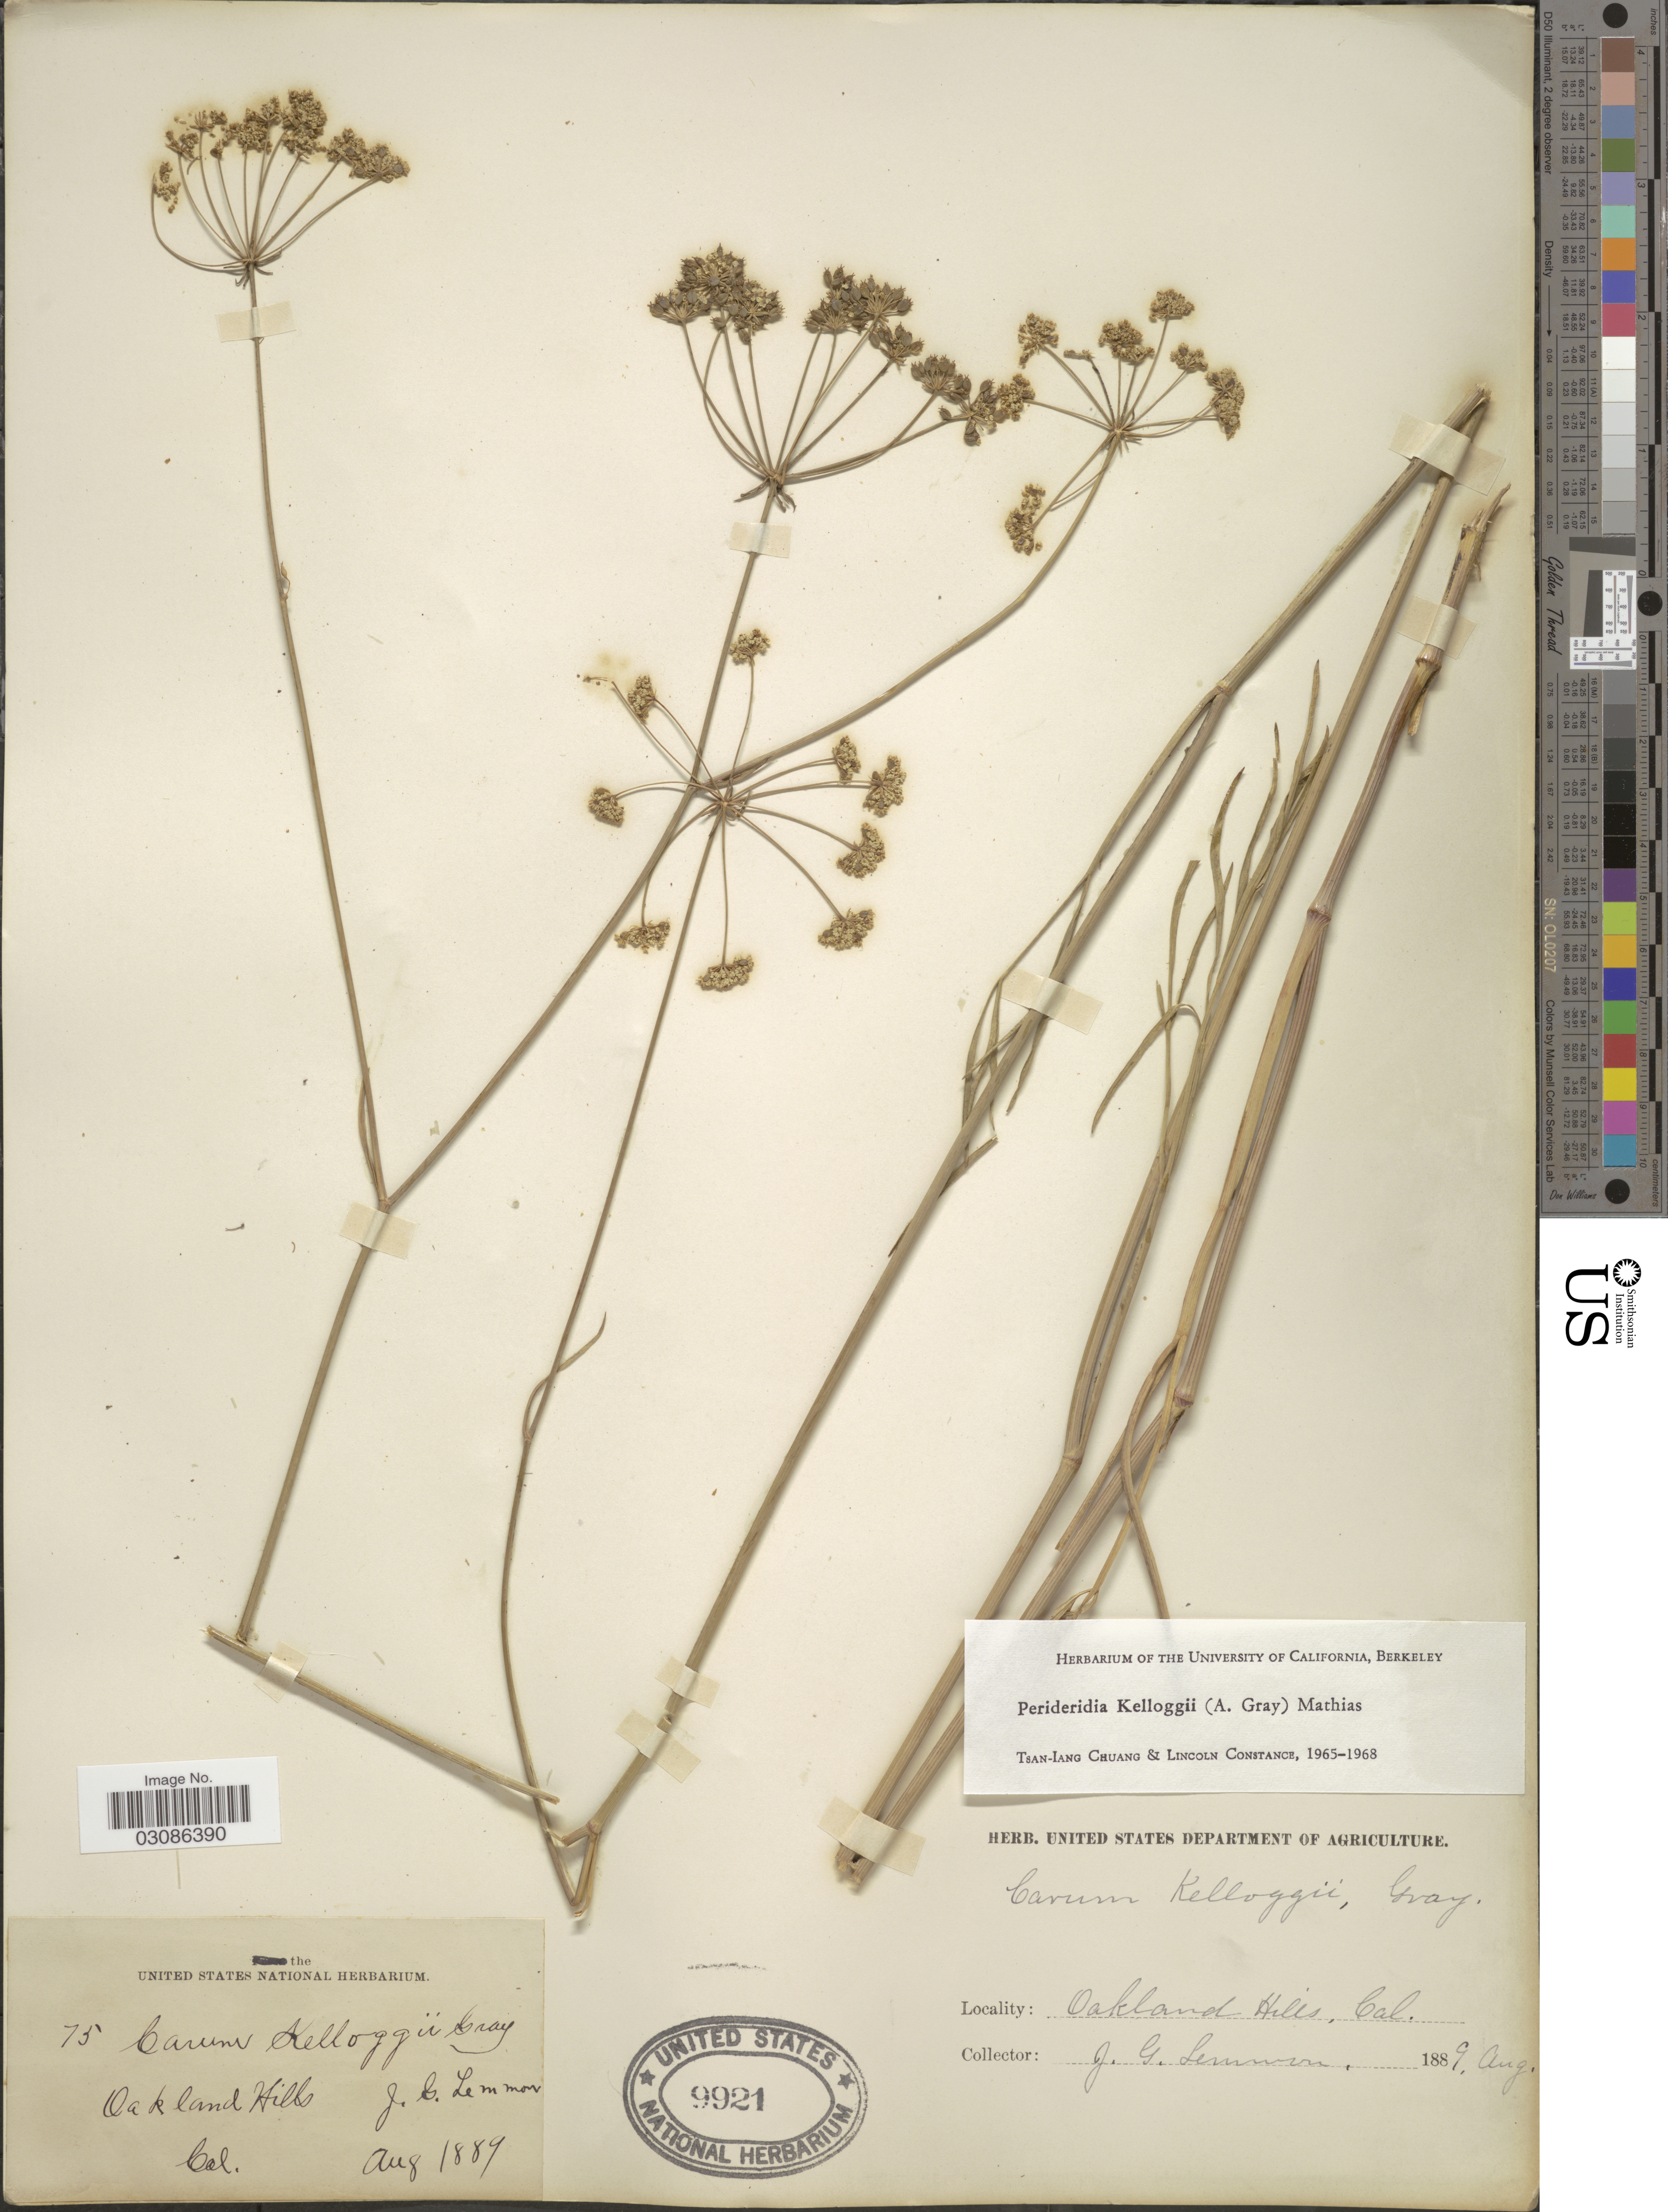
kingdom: Plantae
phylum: Tracheophyta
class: Magnoliopsida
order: Apiales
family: Apiaceae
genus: Perideridia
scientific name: Perideridia kelloggii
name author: (A. Gray) Mathias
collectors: J. Lemmon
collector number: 75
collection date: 1889-08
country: United States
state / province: California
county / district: Alameda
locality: Oakland Hills.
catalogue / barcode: US 9921